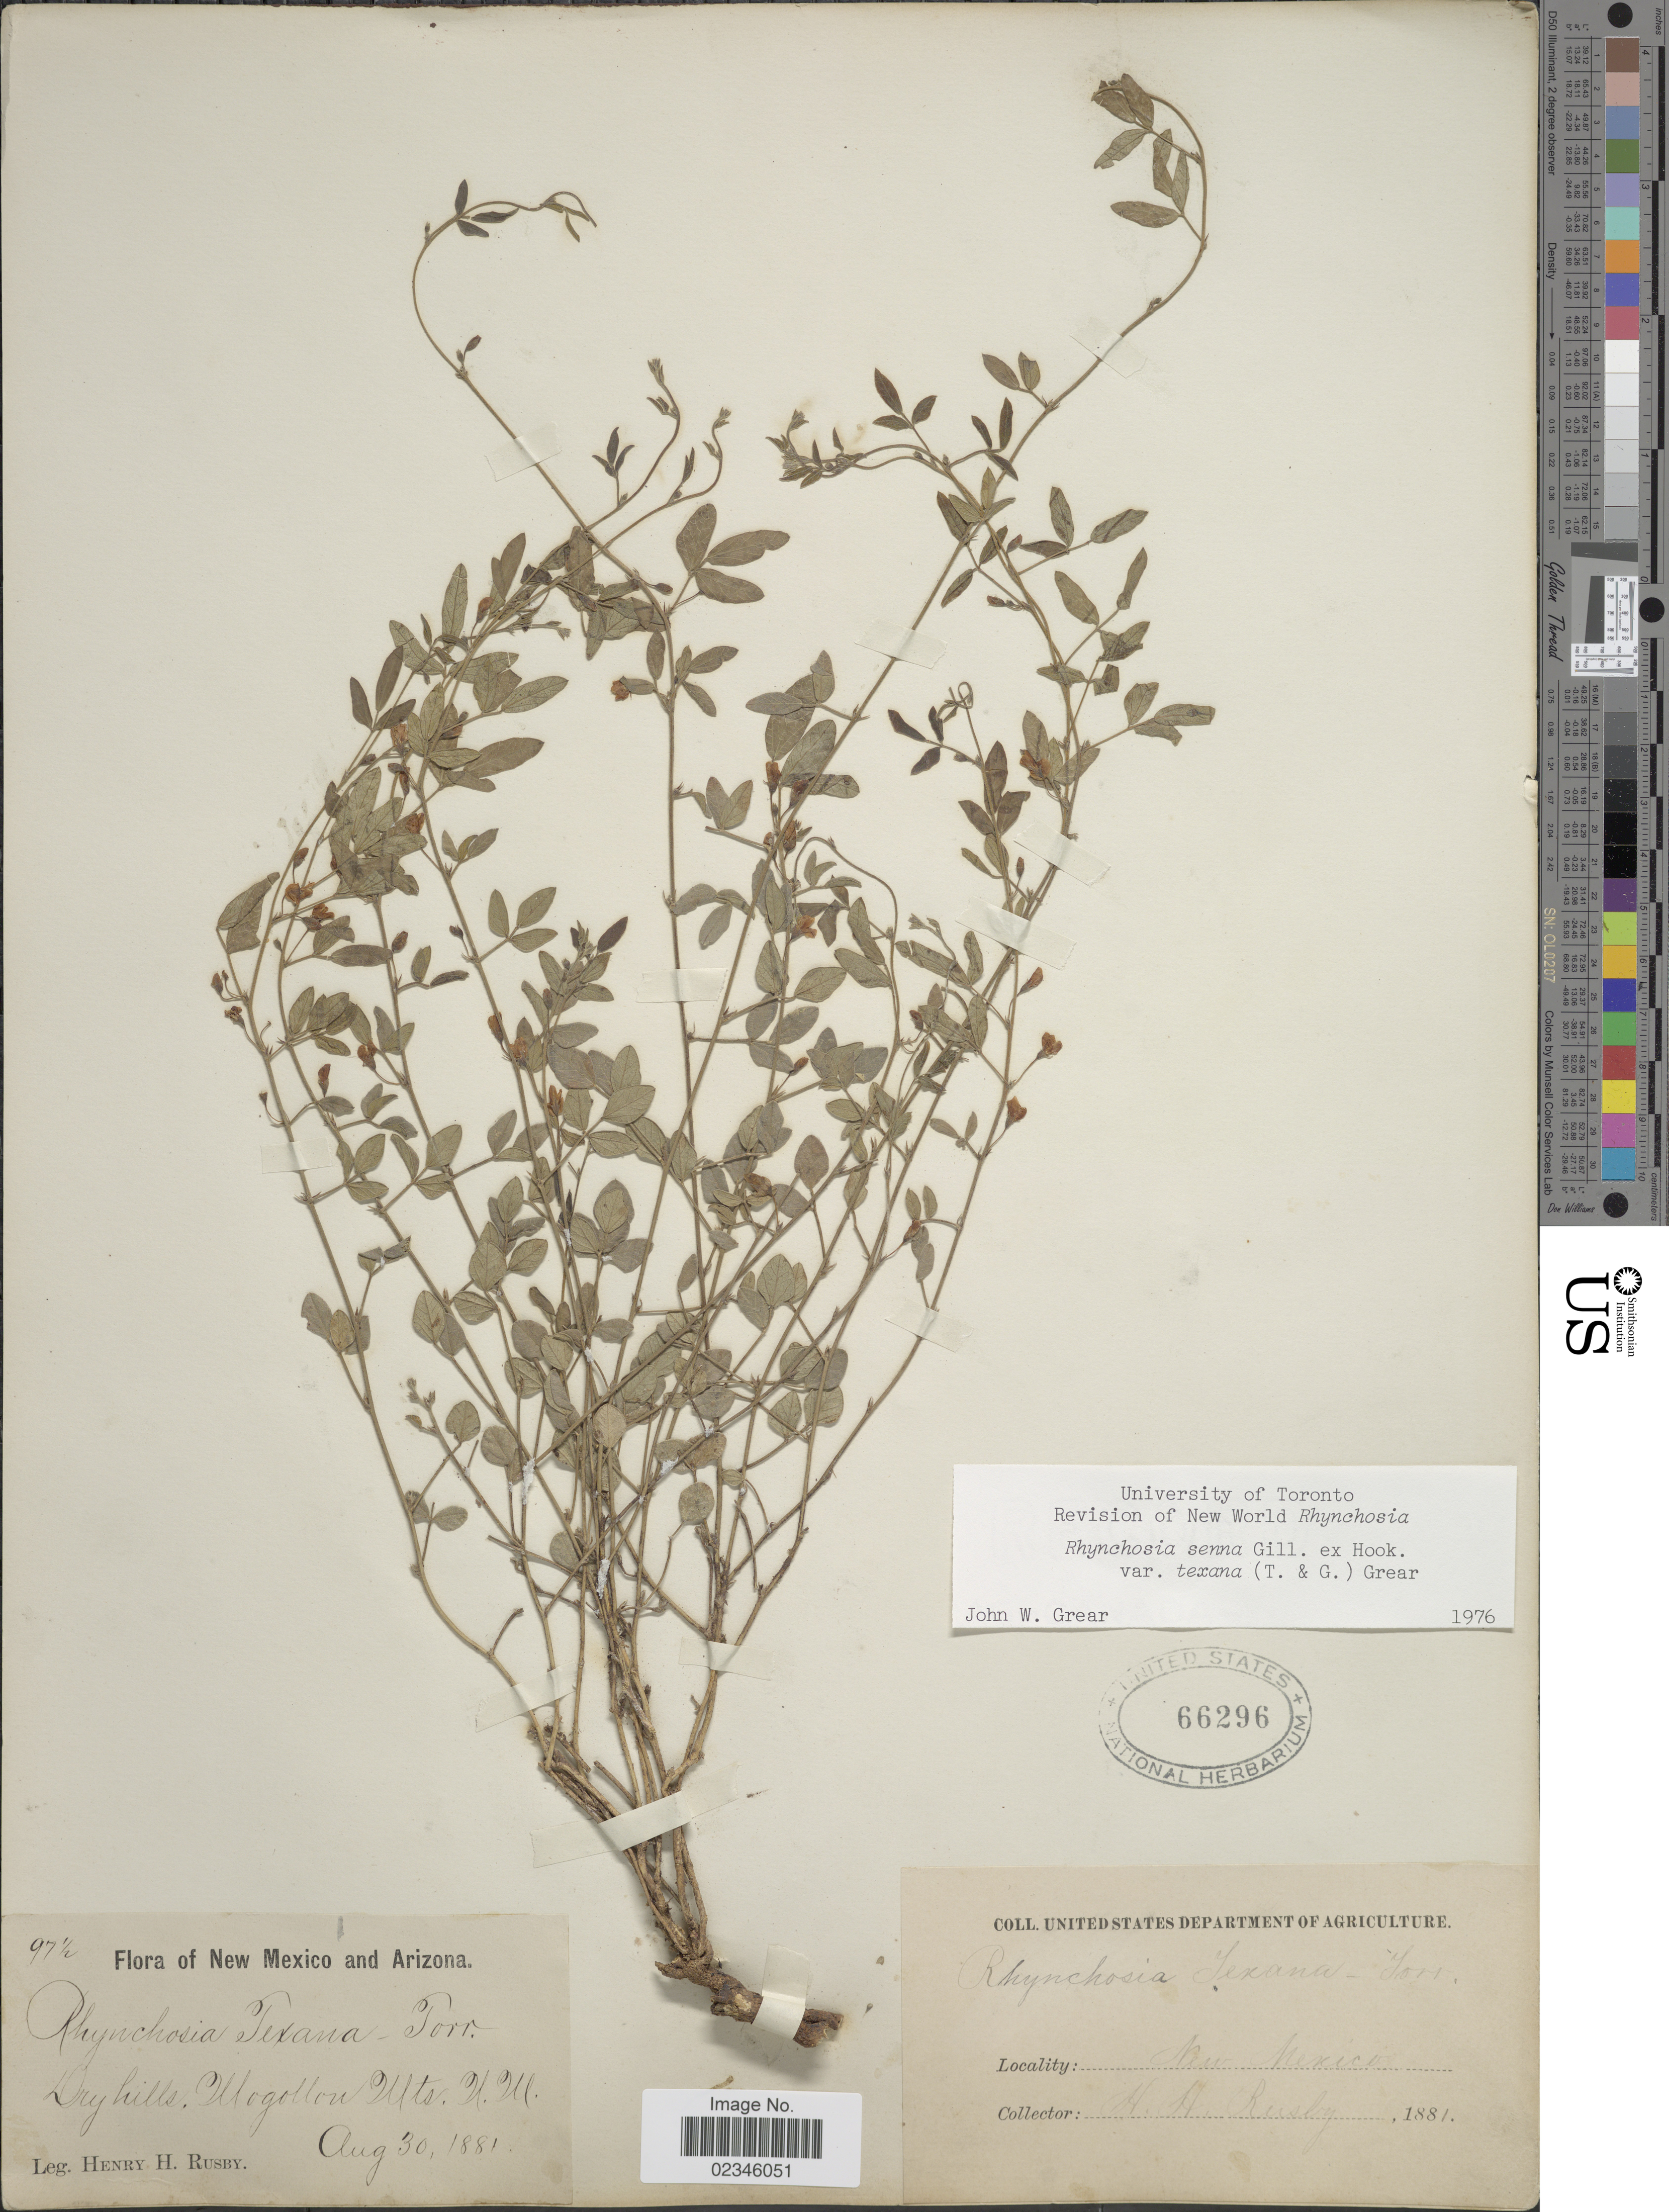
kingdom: Plantae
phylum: Tracheophyta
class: Magnoliopsida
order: Fabales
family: Fabaceae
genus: Rhynchosia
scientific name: Rhynchosia senna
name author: Gillies ex Hook.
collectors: H. H. Rusby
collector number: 971/2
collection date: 1881-08-30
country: United States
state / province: New Mexico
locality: Dry hills, Mogollon Mts.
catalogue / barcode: US 66296